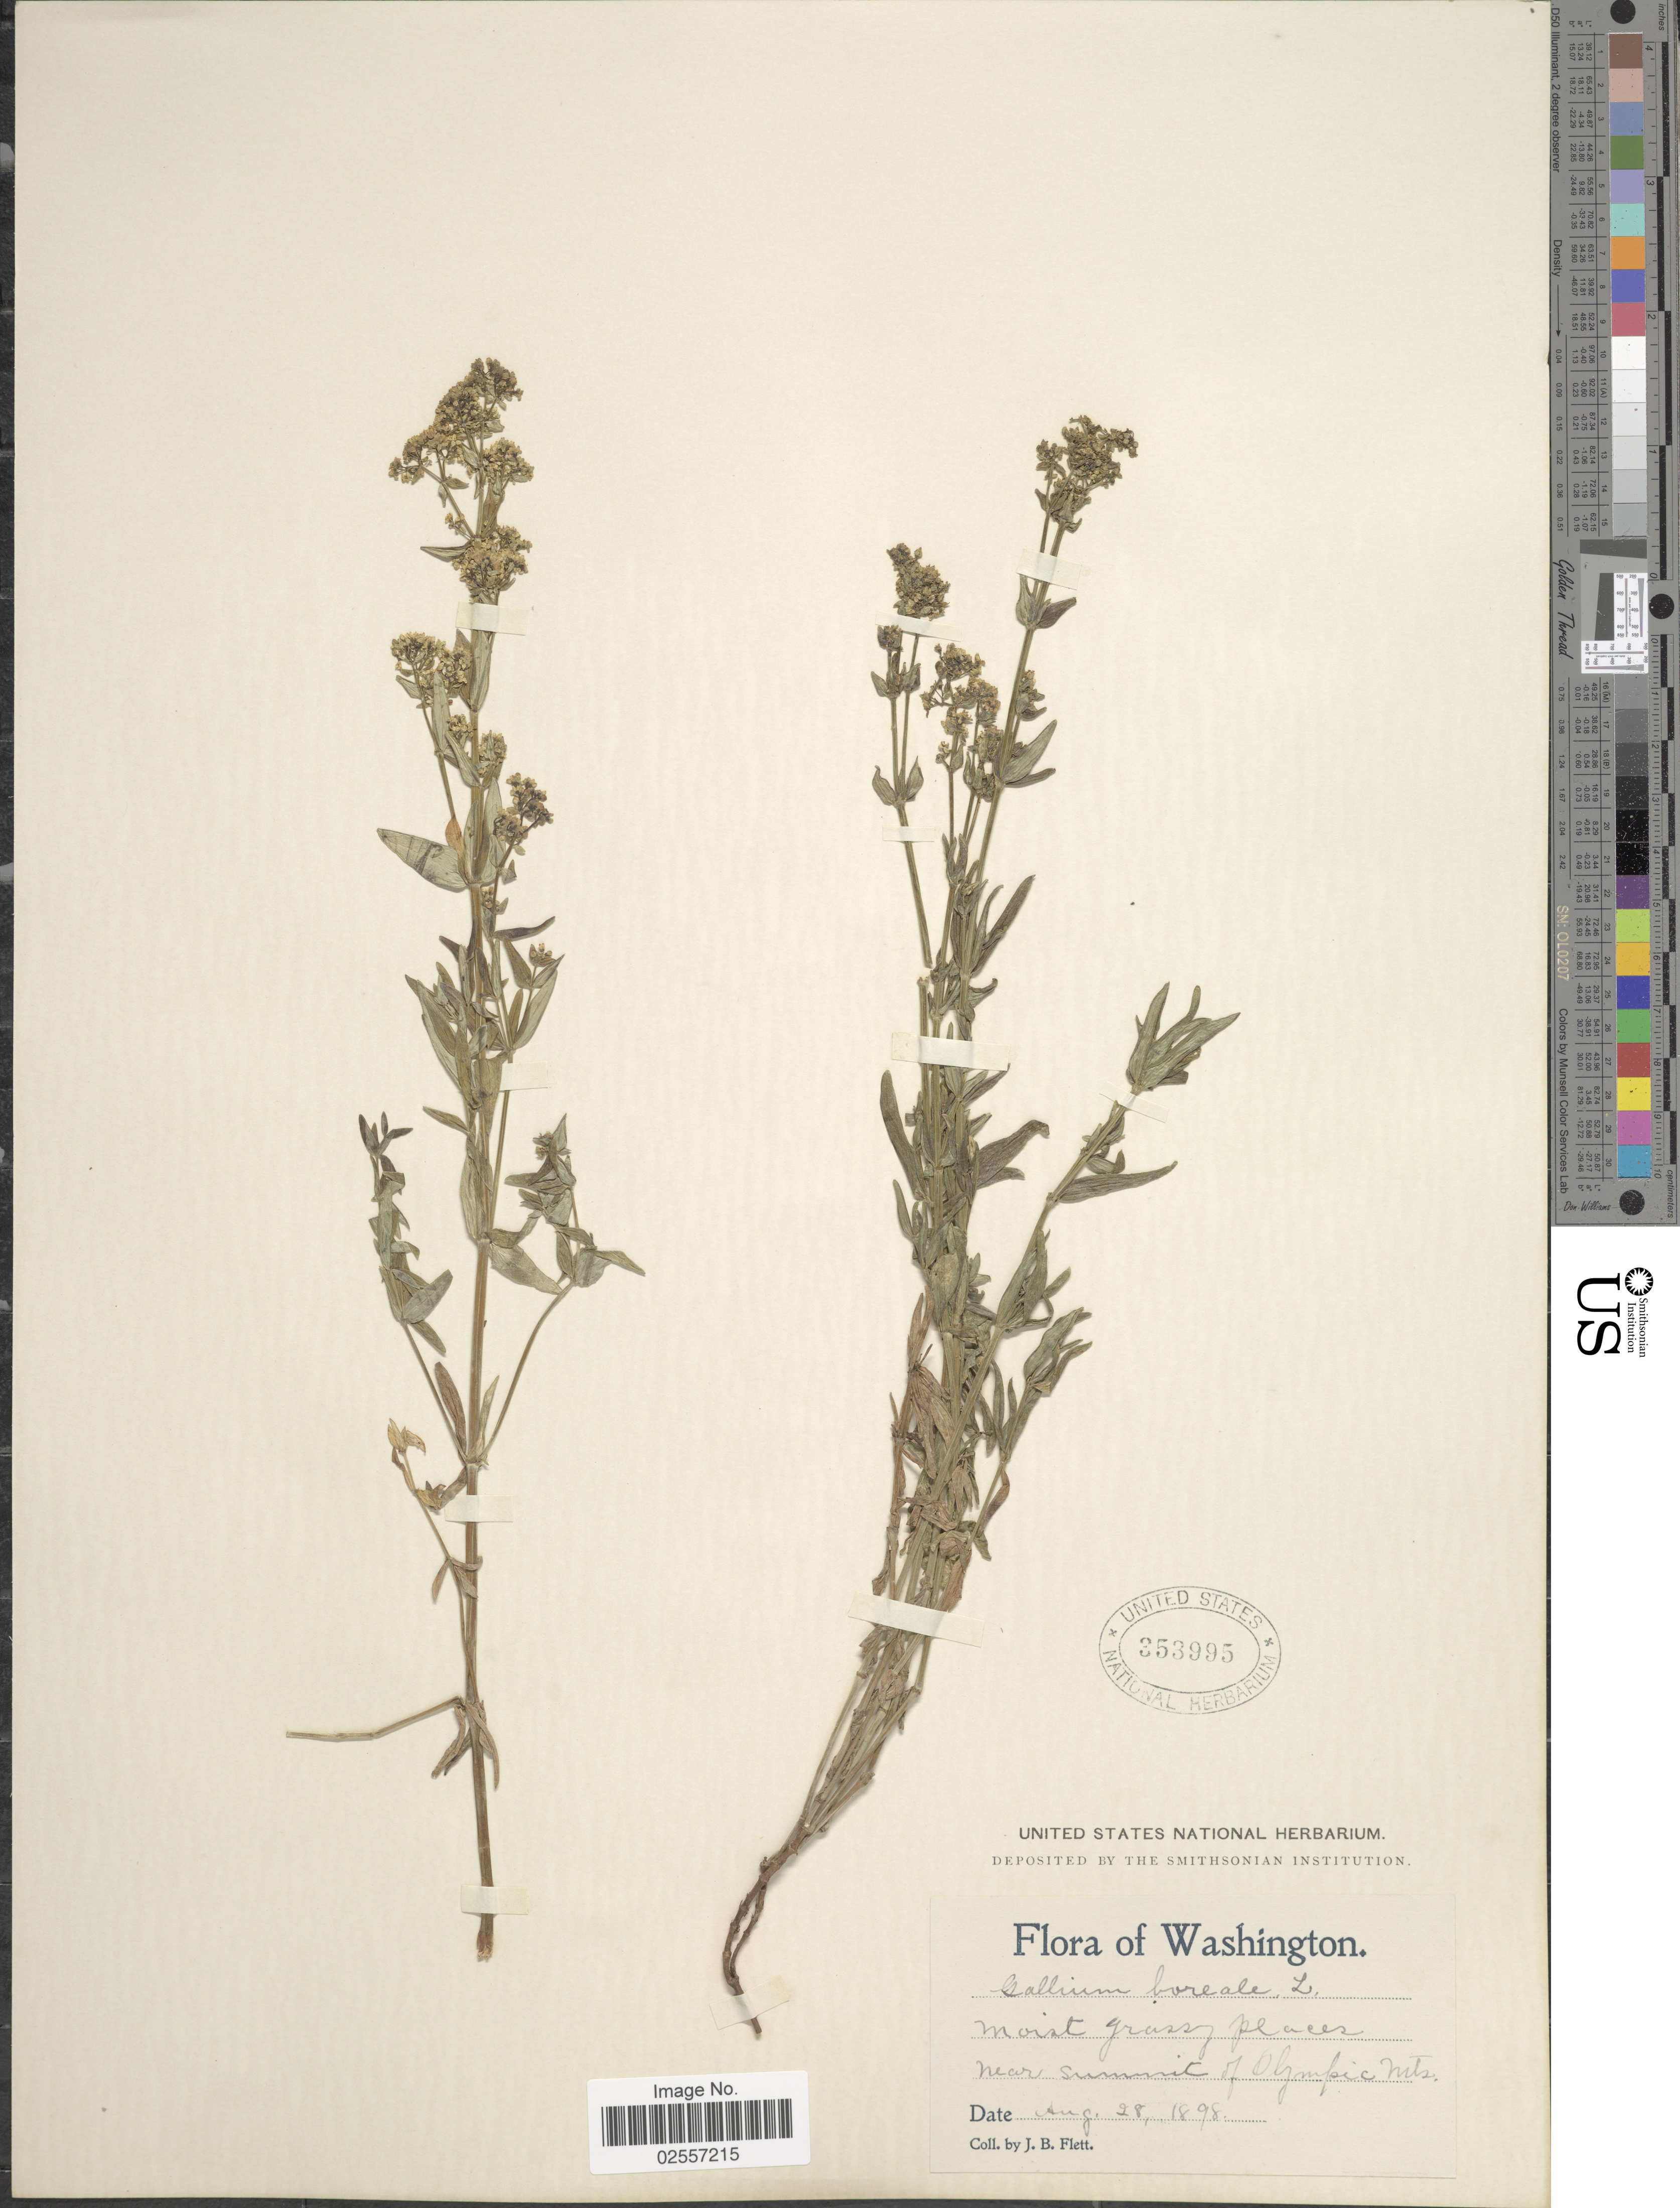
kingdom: Plantae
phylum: Tracheophyta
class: Magnoliopsida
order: Gentianales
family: Rubiaceae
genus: Galium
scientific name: Galium boreale L.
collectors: J. Flett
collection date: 1898-08-28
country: United States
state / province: Washington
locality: Near summit of Olympic Mts.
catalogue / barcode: US 353995